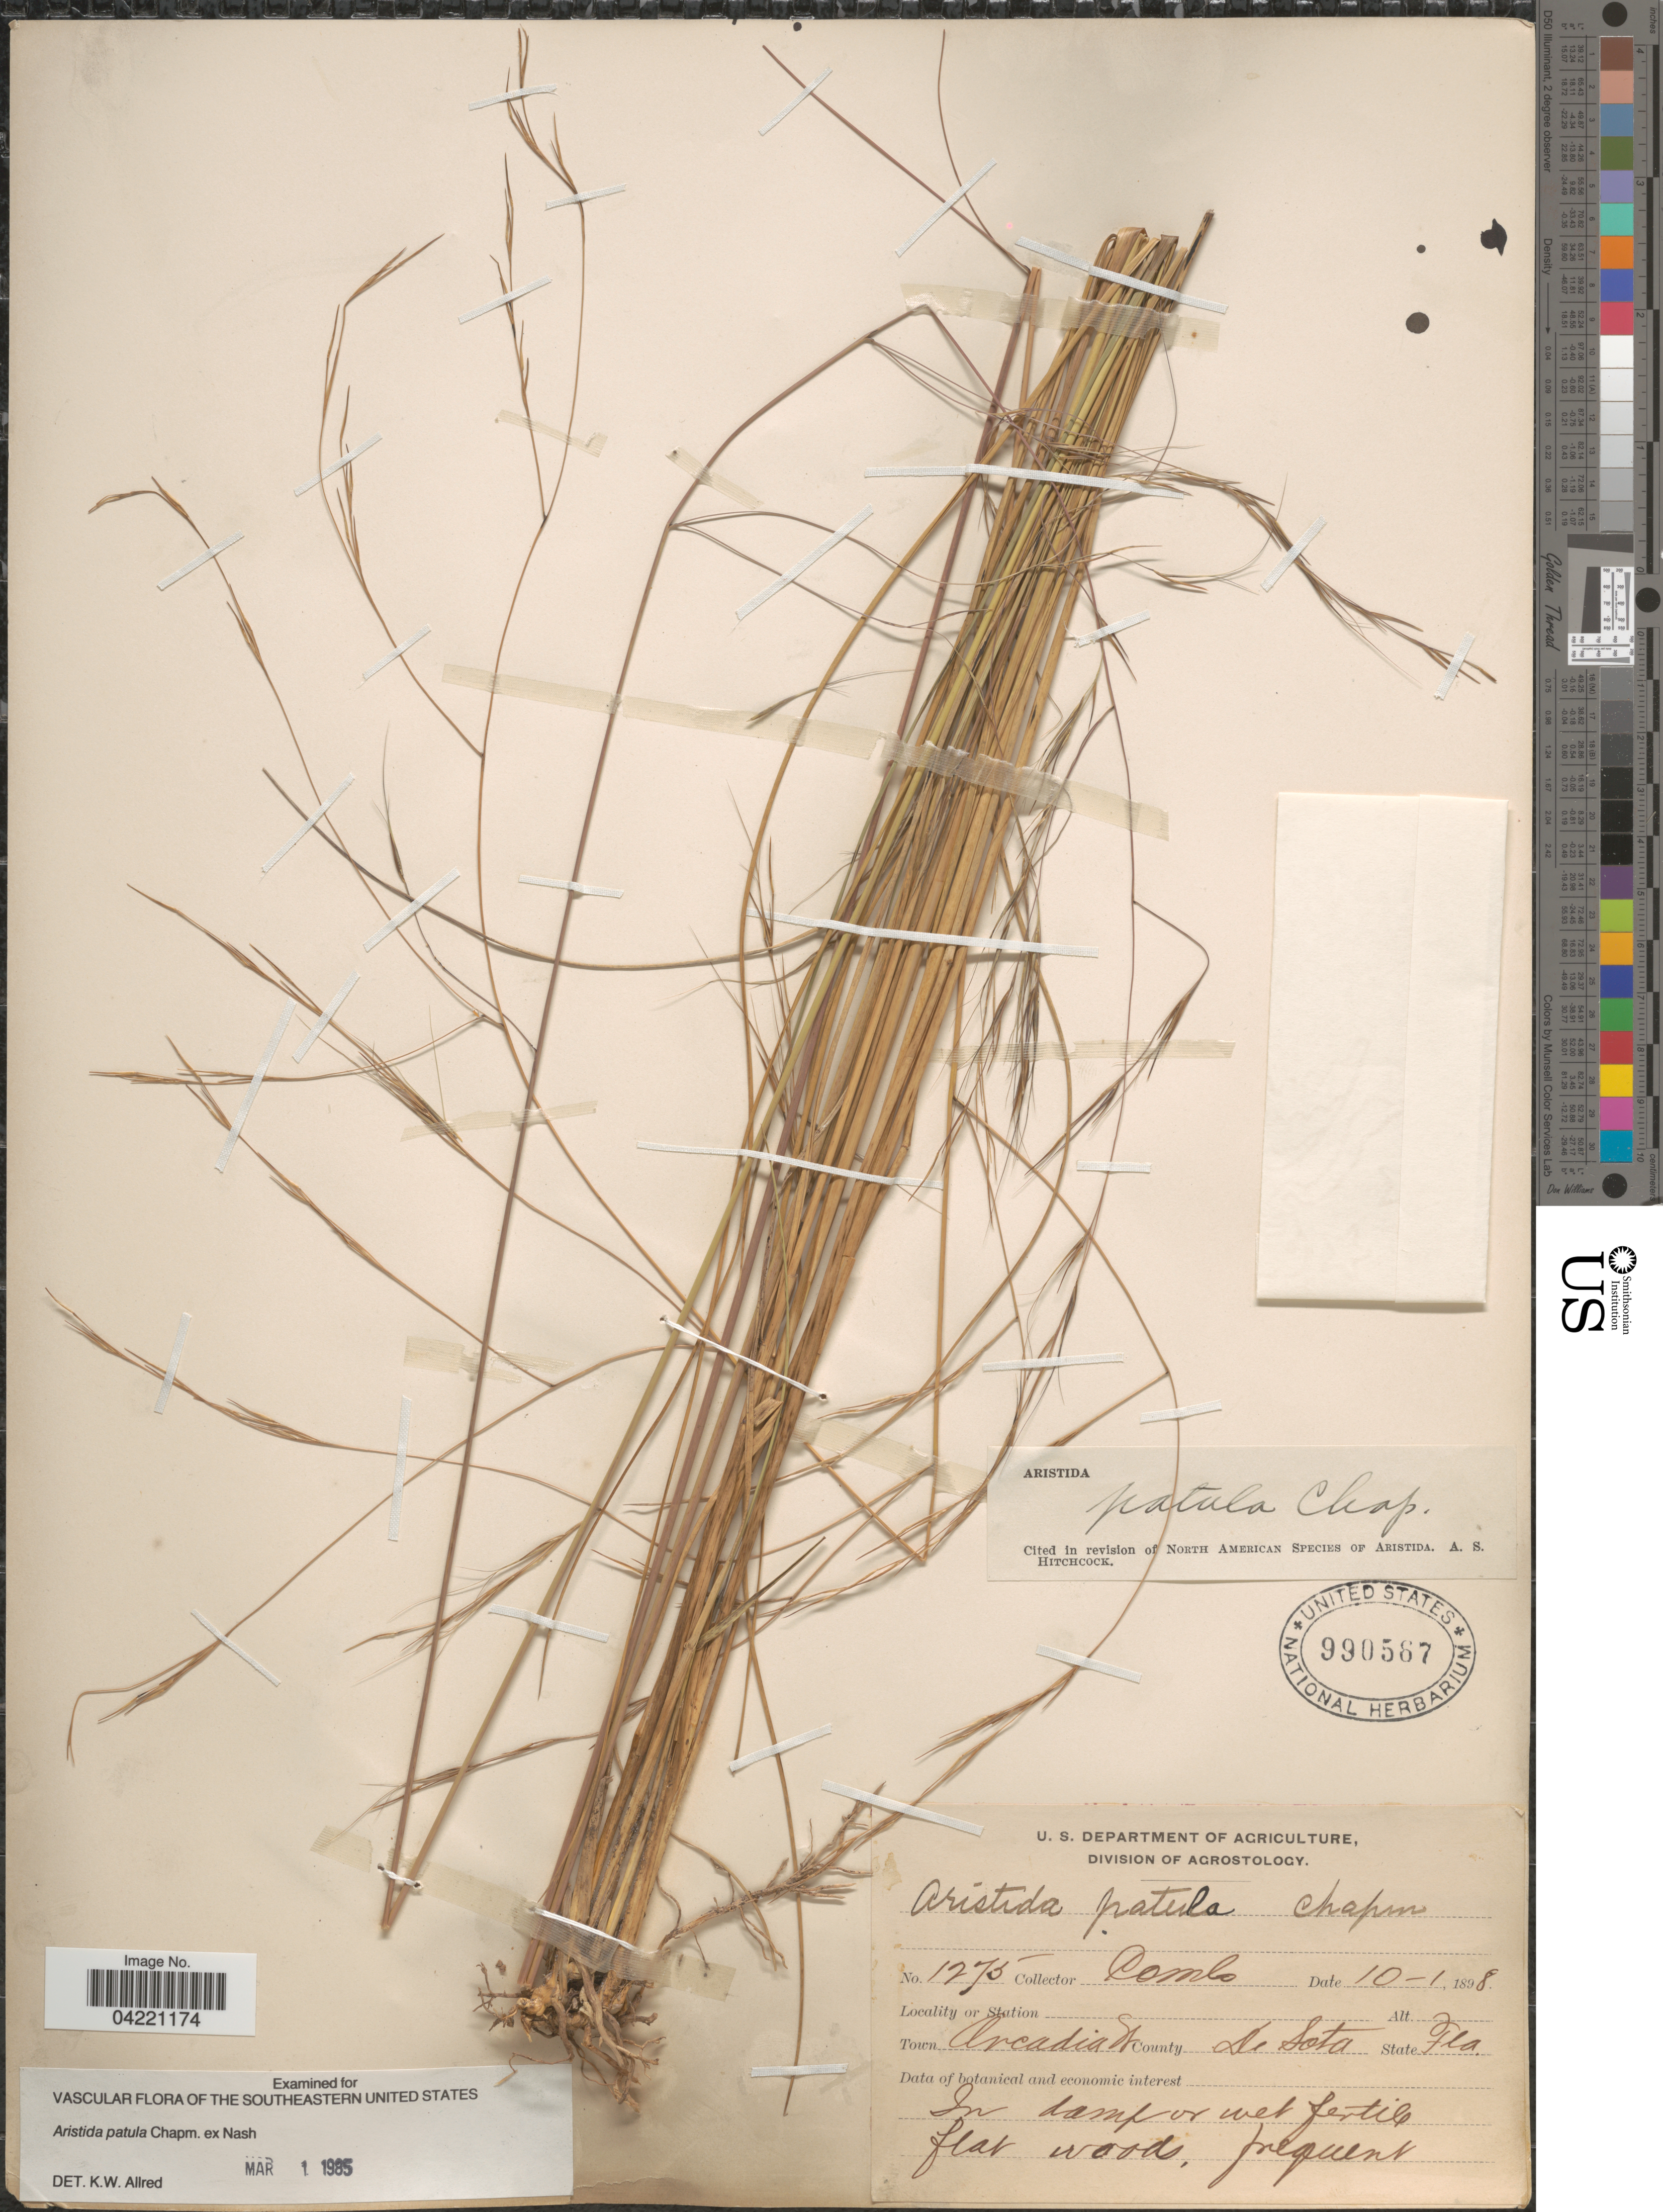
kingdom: Plantae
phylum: Tracheophyta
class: Liliopsida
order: Poales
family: Poaceae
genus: Aristida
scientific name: Aristida patula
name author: Chapm. ex Nash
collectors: -. Combs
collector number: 1275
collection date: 1898-10-01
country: United States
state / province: Florida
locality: Town Arcadia St. County De Sota.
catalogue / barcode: US 990567